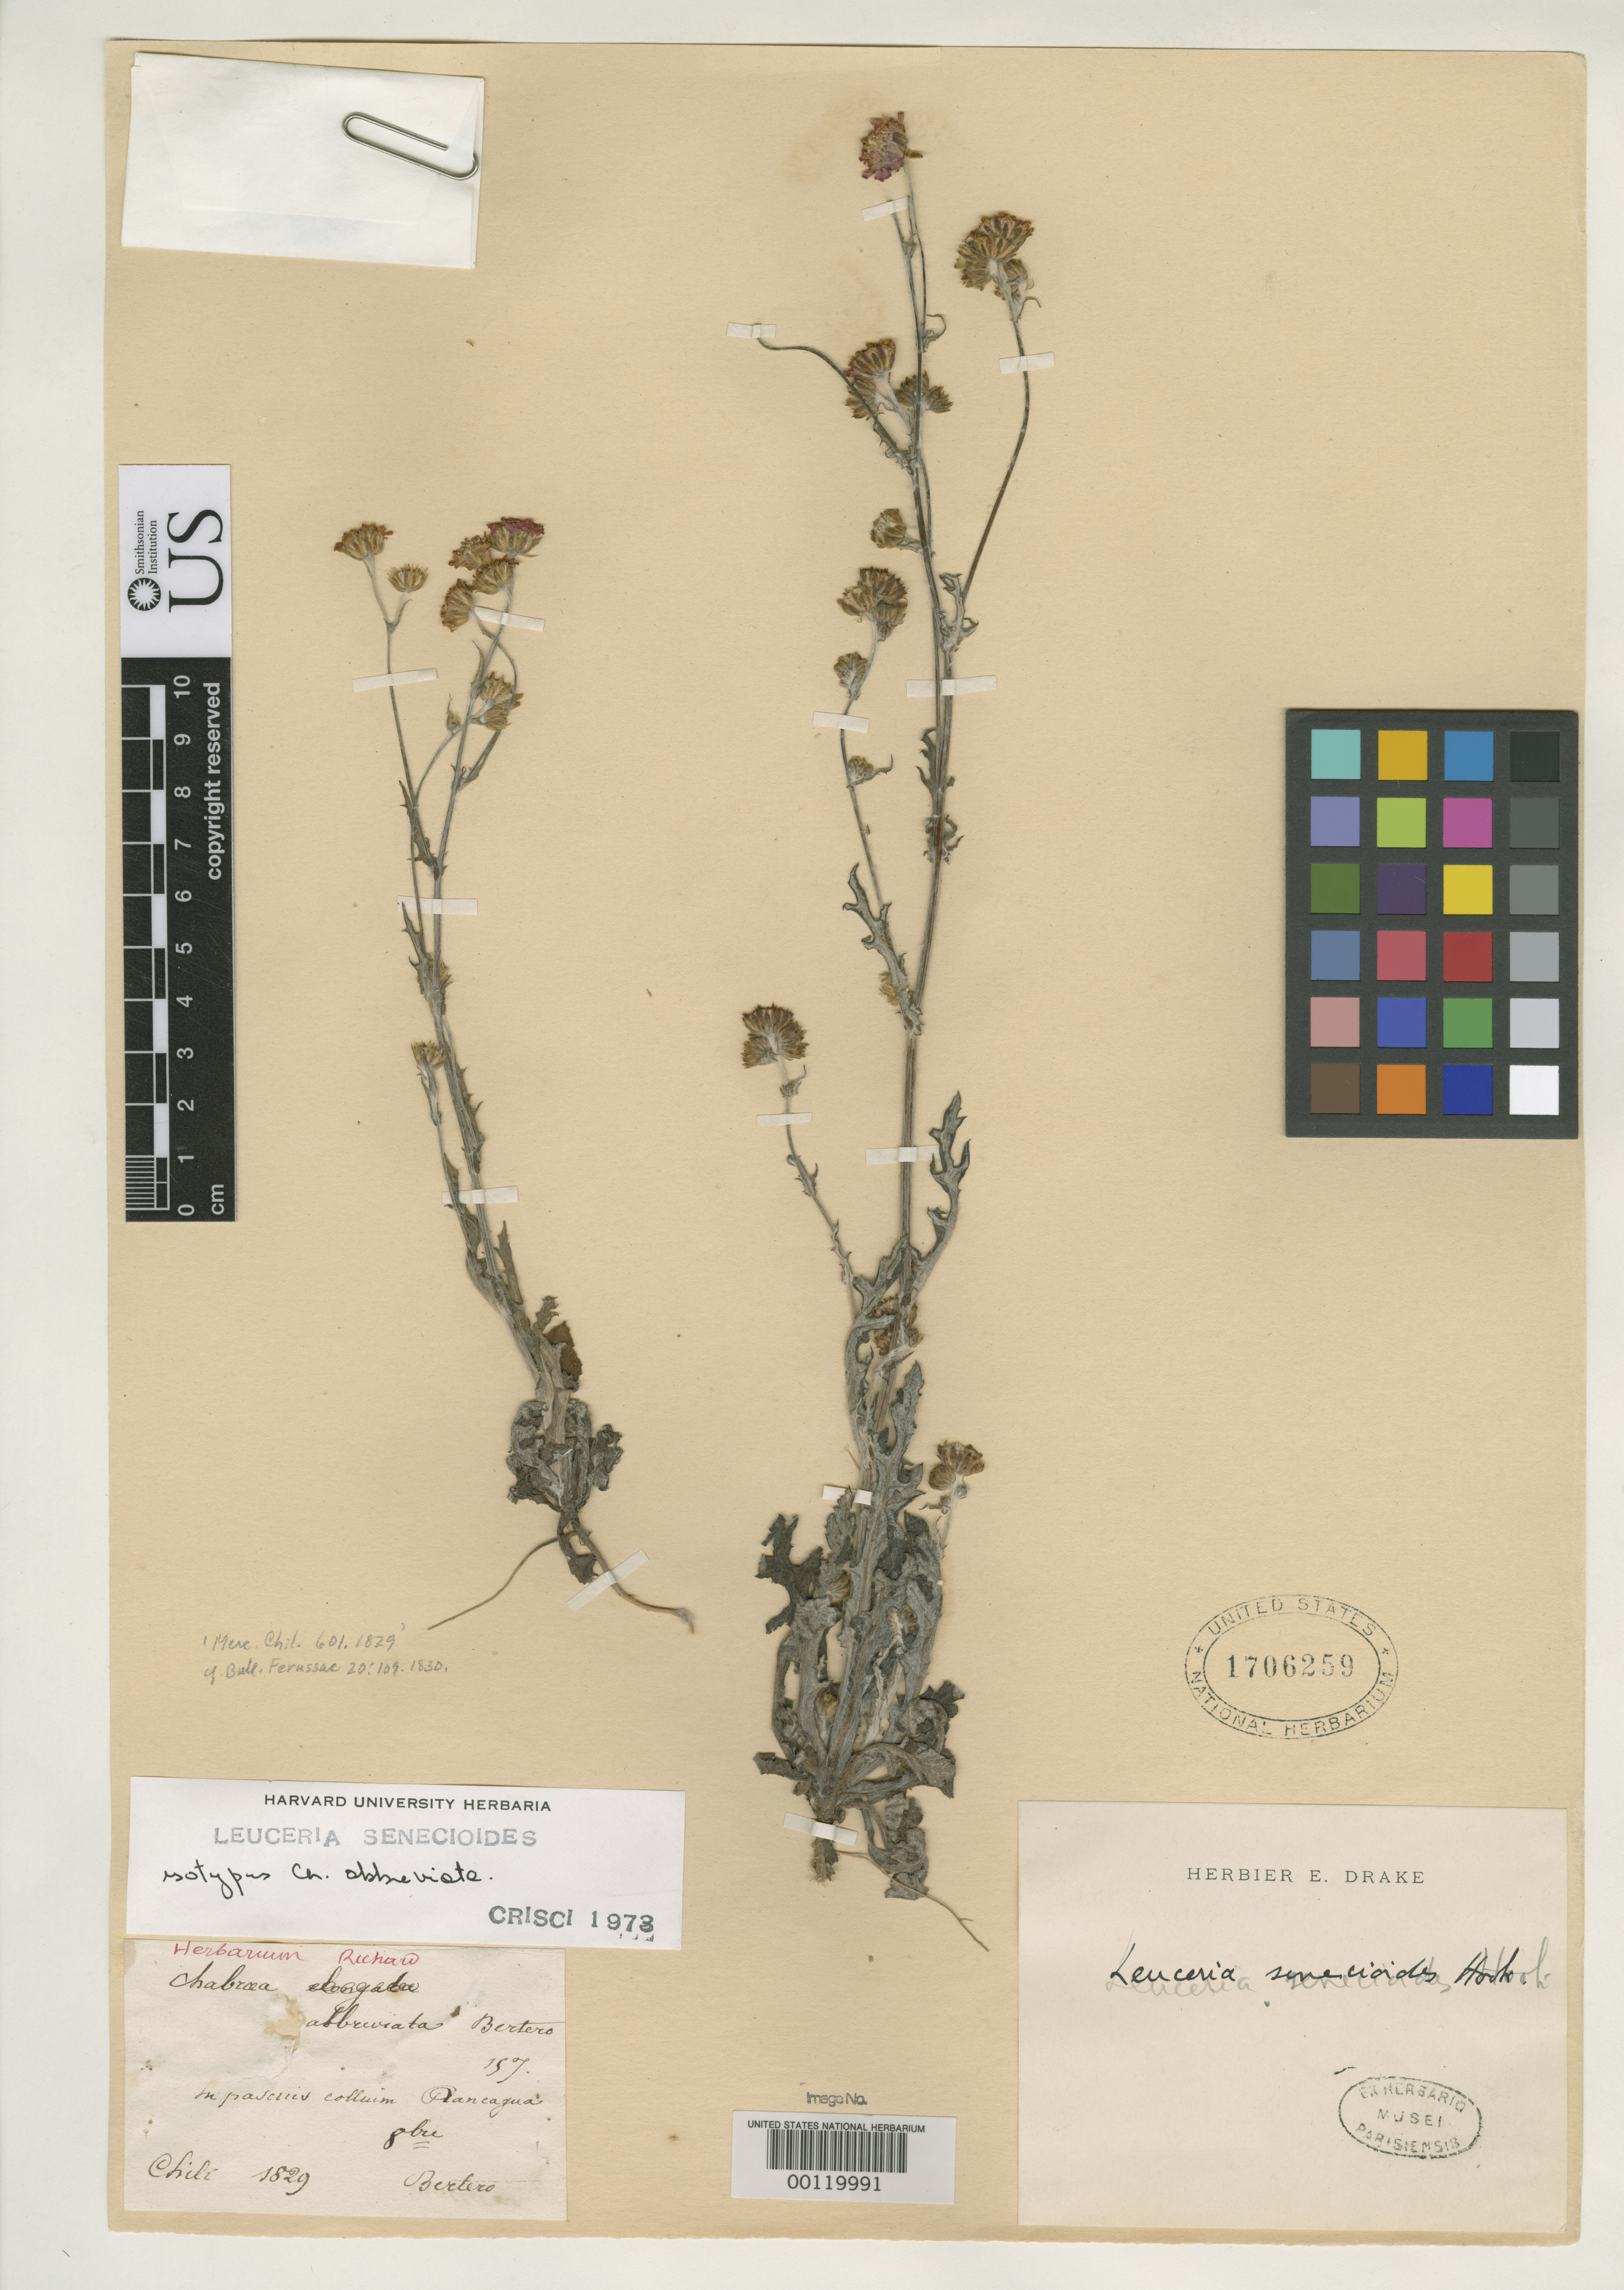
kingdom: Plantae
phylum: Tracheophyta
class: Magnoliopsida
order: Asterales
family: Asteraceae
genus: Chabraea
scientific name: Chabraea abbreviata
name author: Bertero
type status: Isotype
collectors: C. L. G. Bertero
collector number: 157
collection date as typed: Oct 1829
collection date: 1829-10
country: Chile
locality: Pancayua.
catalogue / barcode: US 1706259